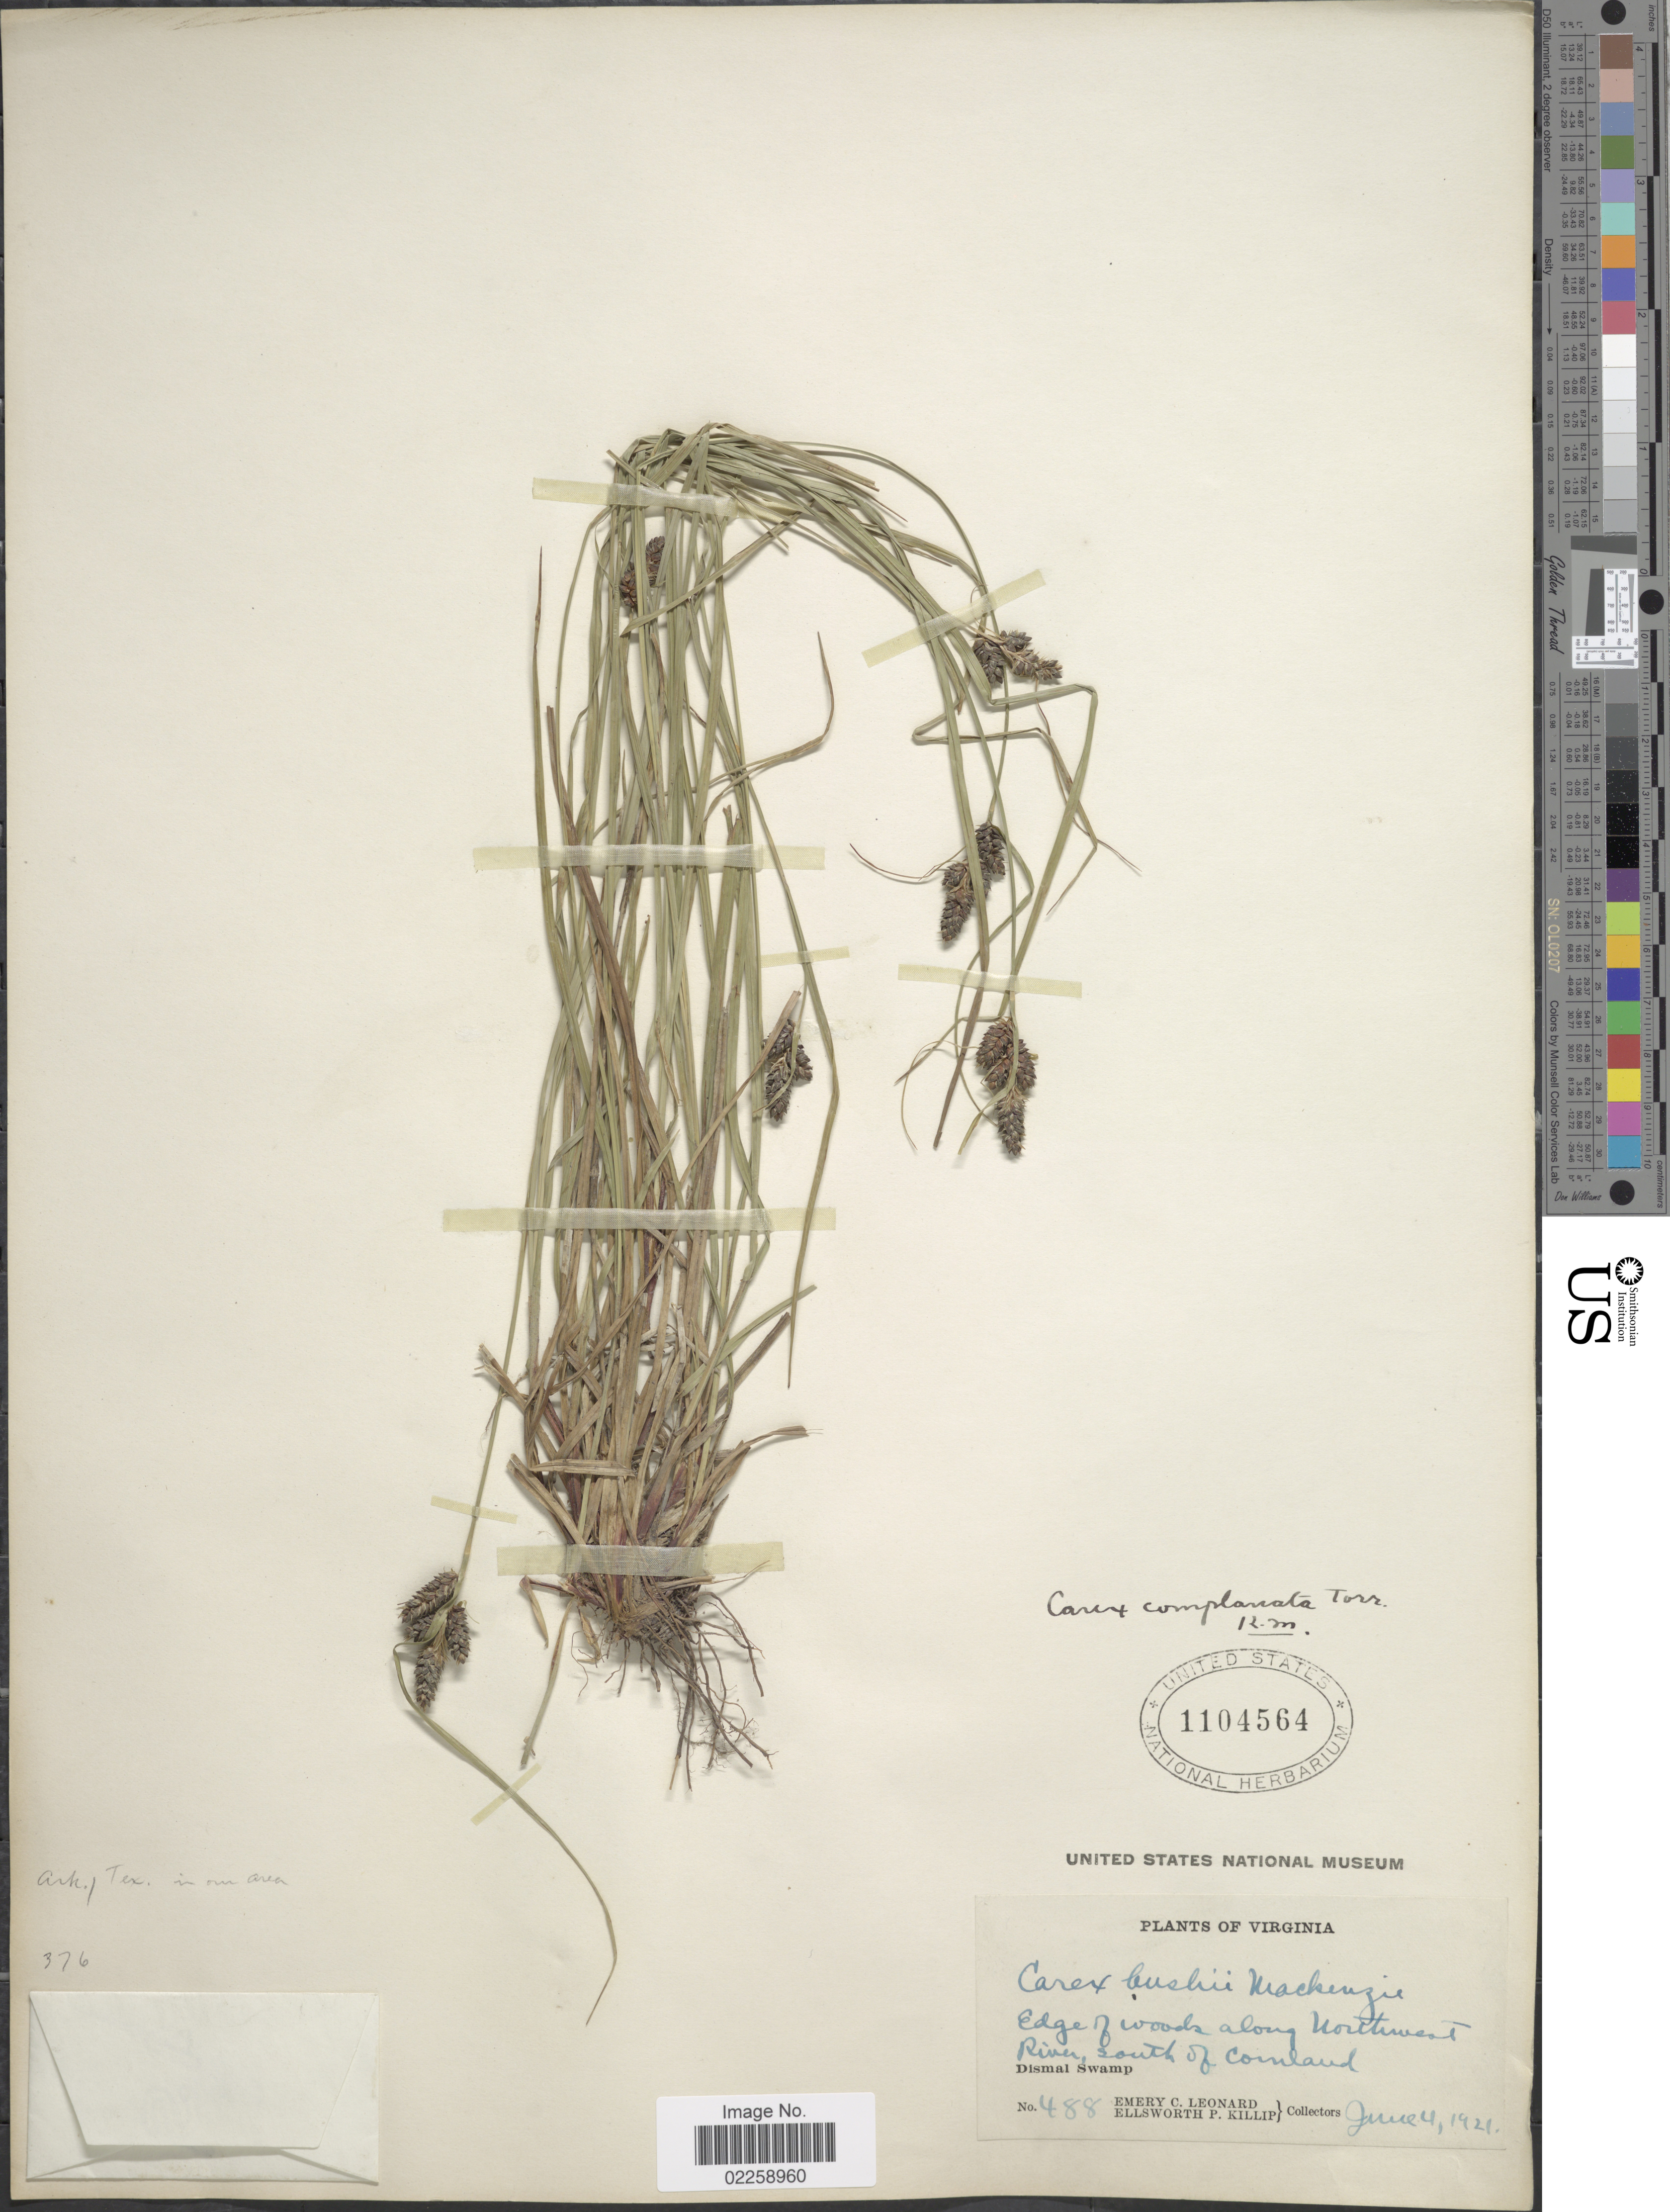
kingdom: Plantae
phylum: Tracheophyta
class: Liliopsida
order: Poales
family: Cyperaceae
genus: Carex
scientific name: Carex complanata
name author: Torr. & Hook.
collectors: E. C. Leonard & E. P. Killip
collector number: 488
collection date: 1921-06-04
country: United States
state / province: Virginia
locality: Edge of woods along Northwest River, South of Cornland, Dismal Swamp.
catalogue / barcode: US 1104564